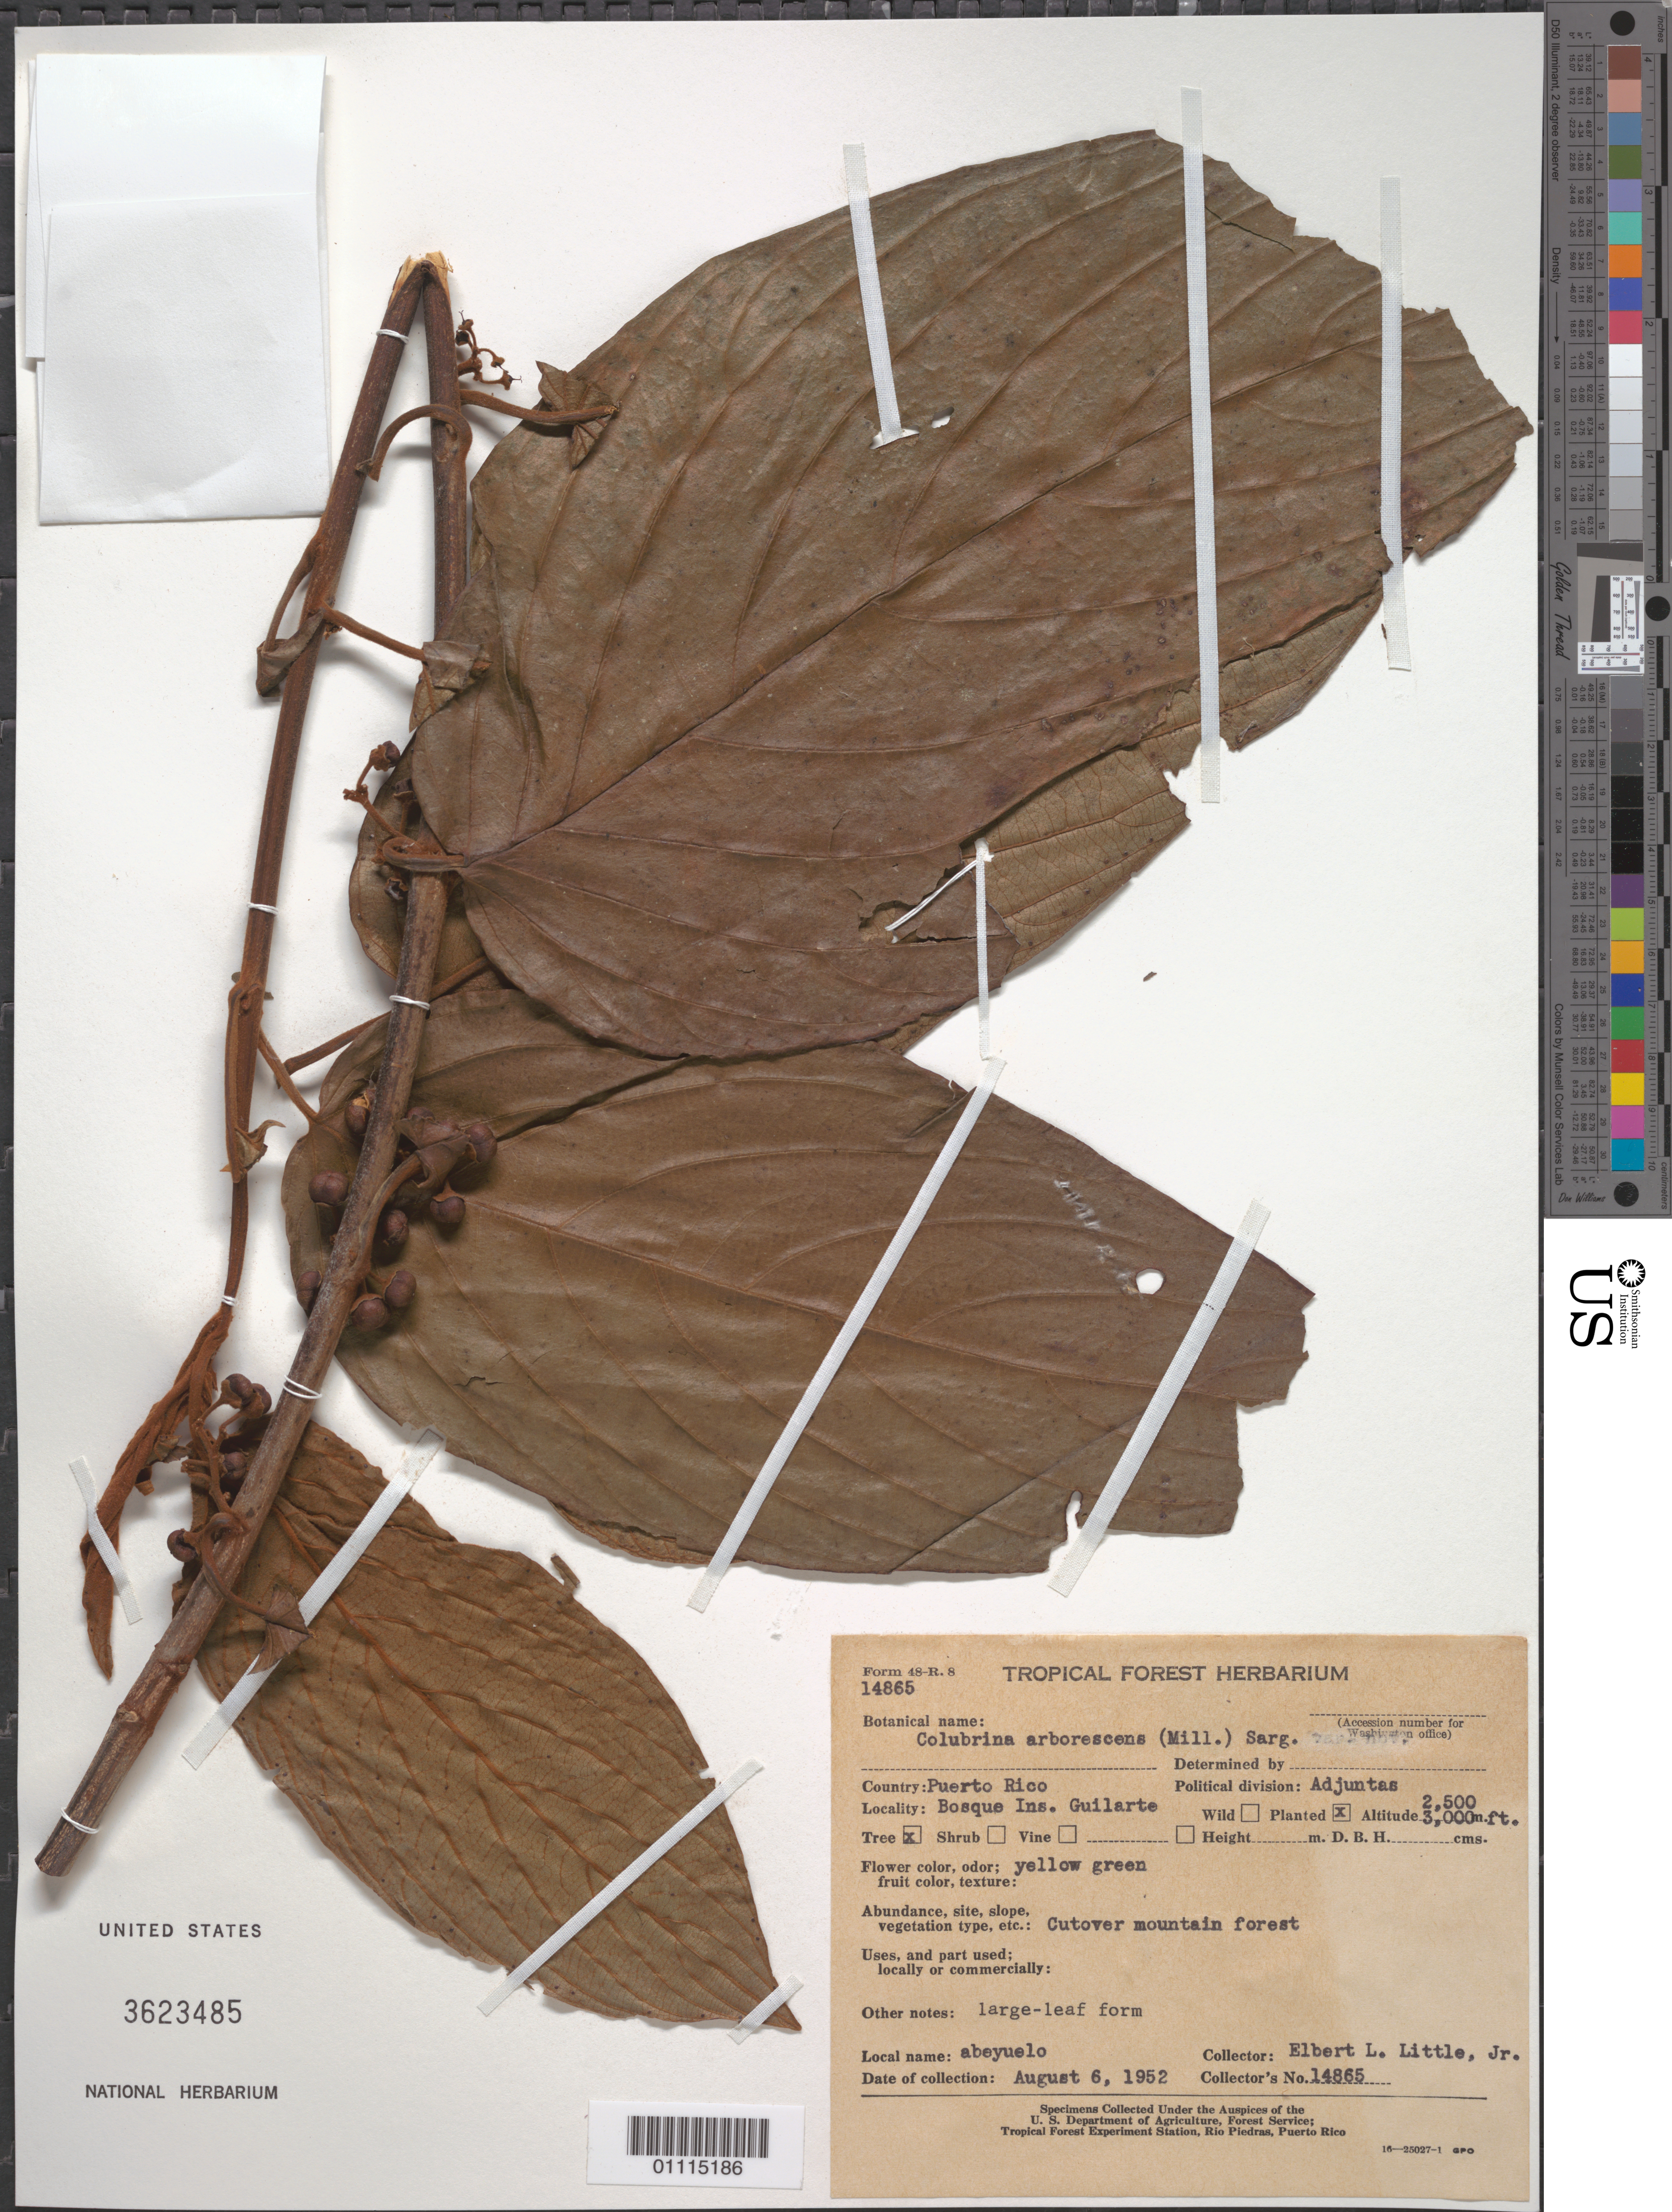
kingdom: Plantae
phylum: Tracheophyta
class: Magnoliopsida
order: Rosales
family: Rhamnaceae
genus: Colubrina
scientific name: Colubrina arborescens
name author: (Mill.) Sarg.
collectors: E. L. Little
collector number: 14865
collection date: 1952-08-06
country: Puerto Rico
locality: Adjuntas, Bosque Ins. Guilarte.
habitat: Cutover mountain forest.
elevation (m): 762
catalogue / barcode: US 3623485